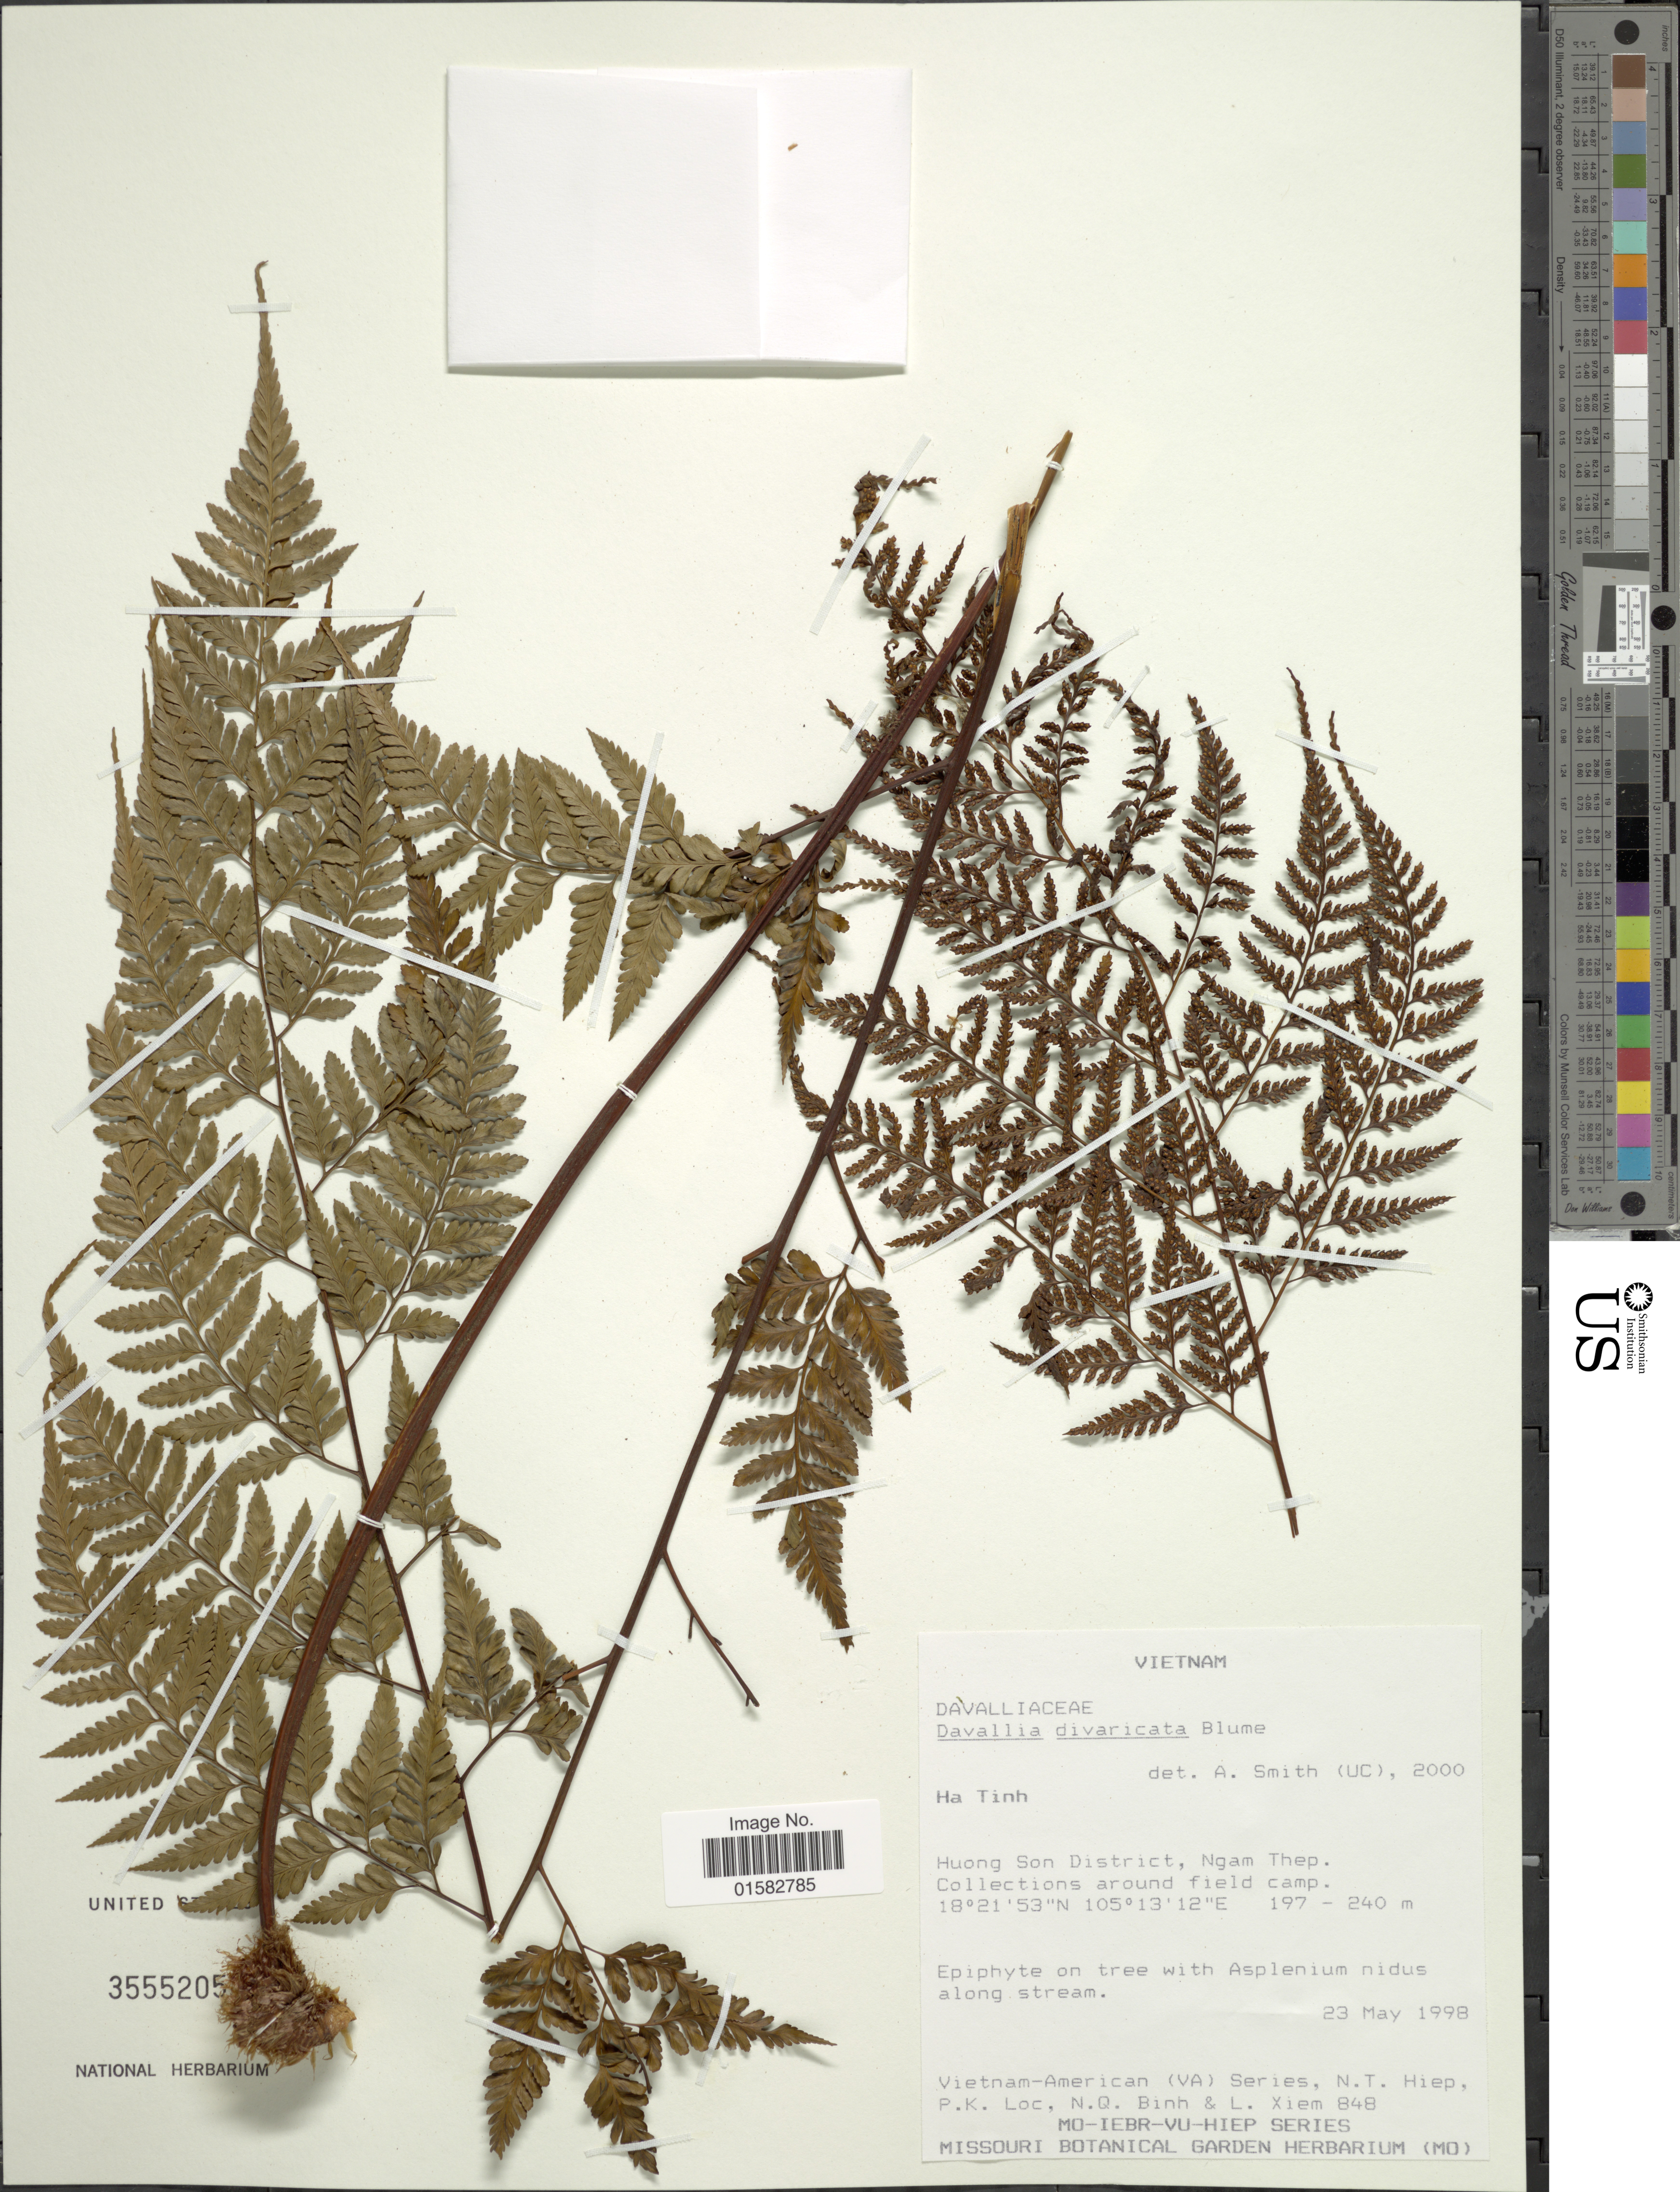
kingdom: Plantae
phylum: Tracheophyta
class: Polypodiopsida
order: Polypodiales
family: Davalliaceae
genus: Davallia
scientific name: Davallia divaricata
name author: Blume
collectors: N. T. Hiep, P. K. Lôc, N. Binh & L. Xiem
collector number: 848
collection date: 1998-05-23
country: Vietnam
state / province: Ha Tinh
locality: Huong Son District, Ngam Thep. Collections around field camp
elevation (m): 197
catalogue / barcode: US 3555205